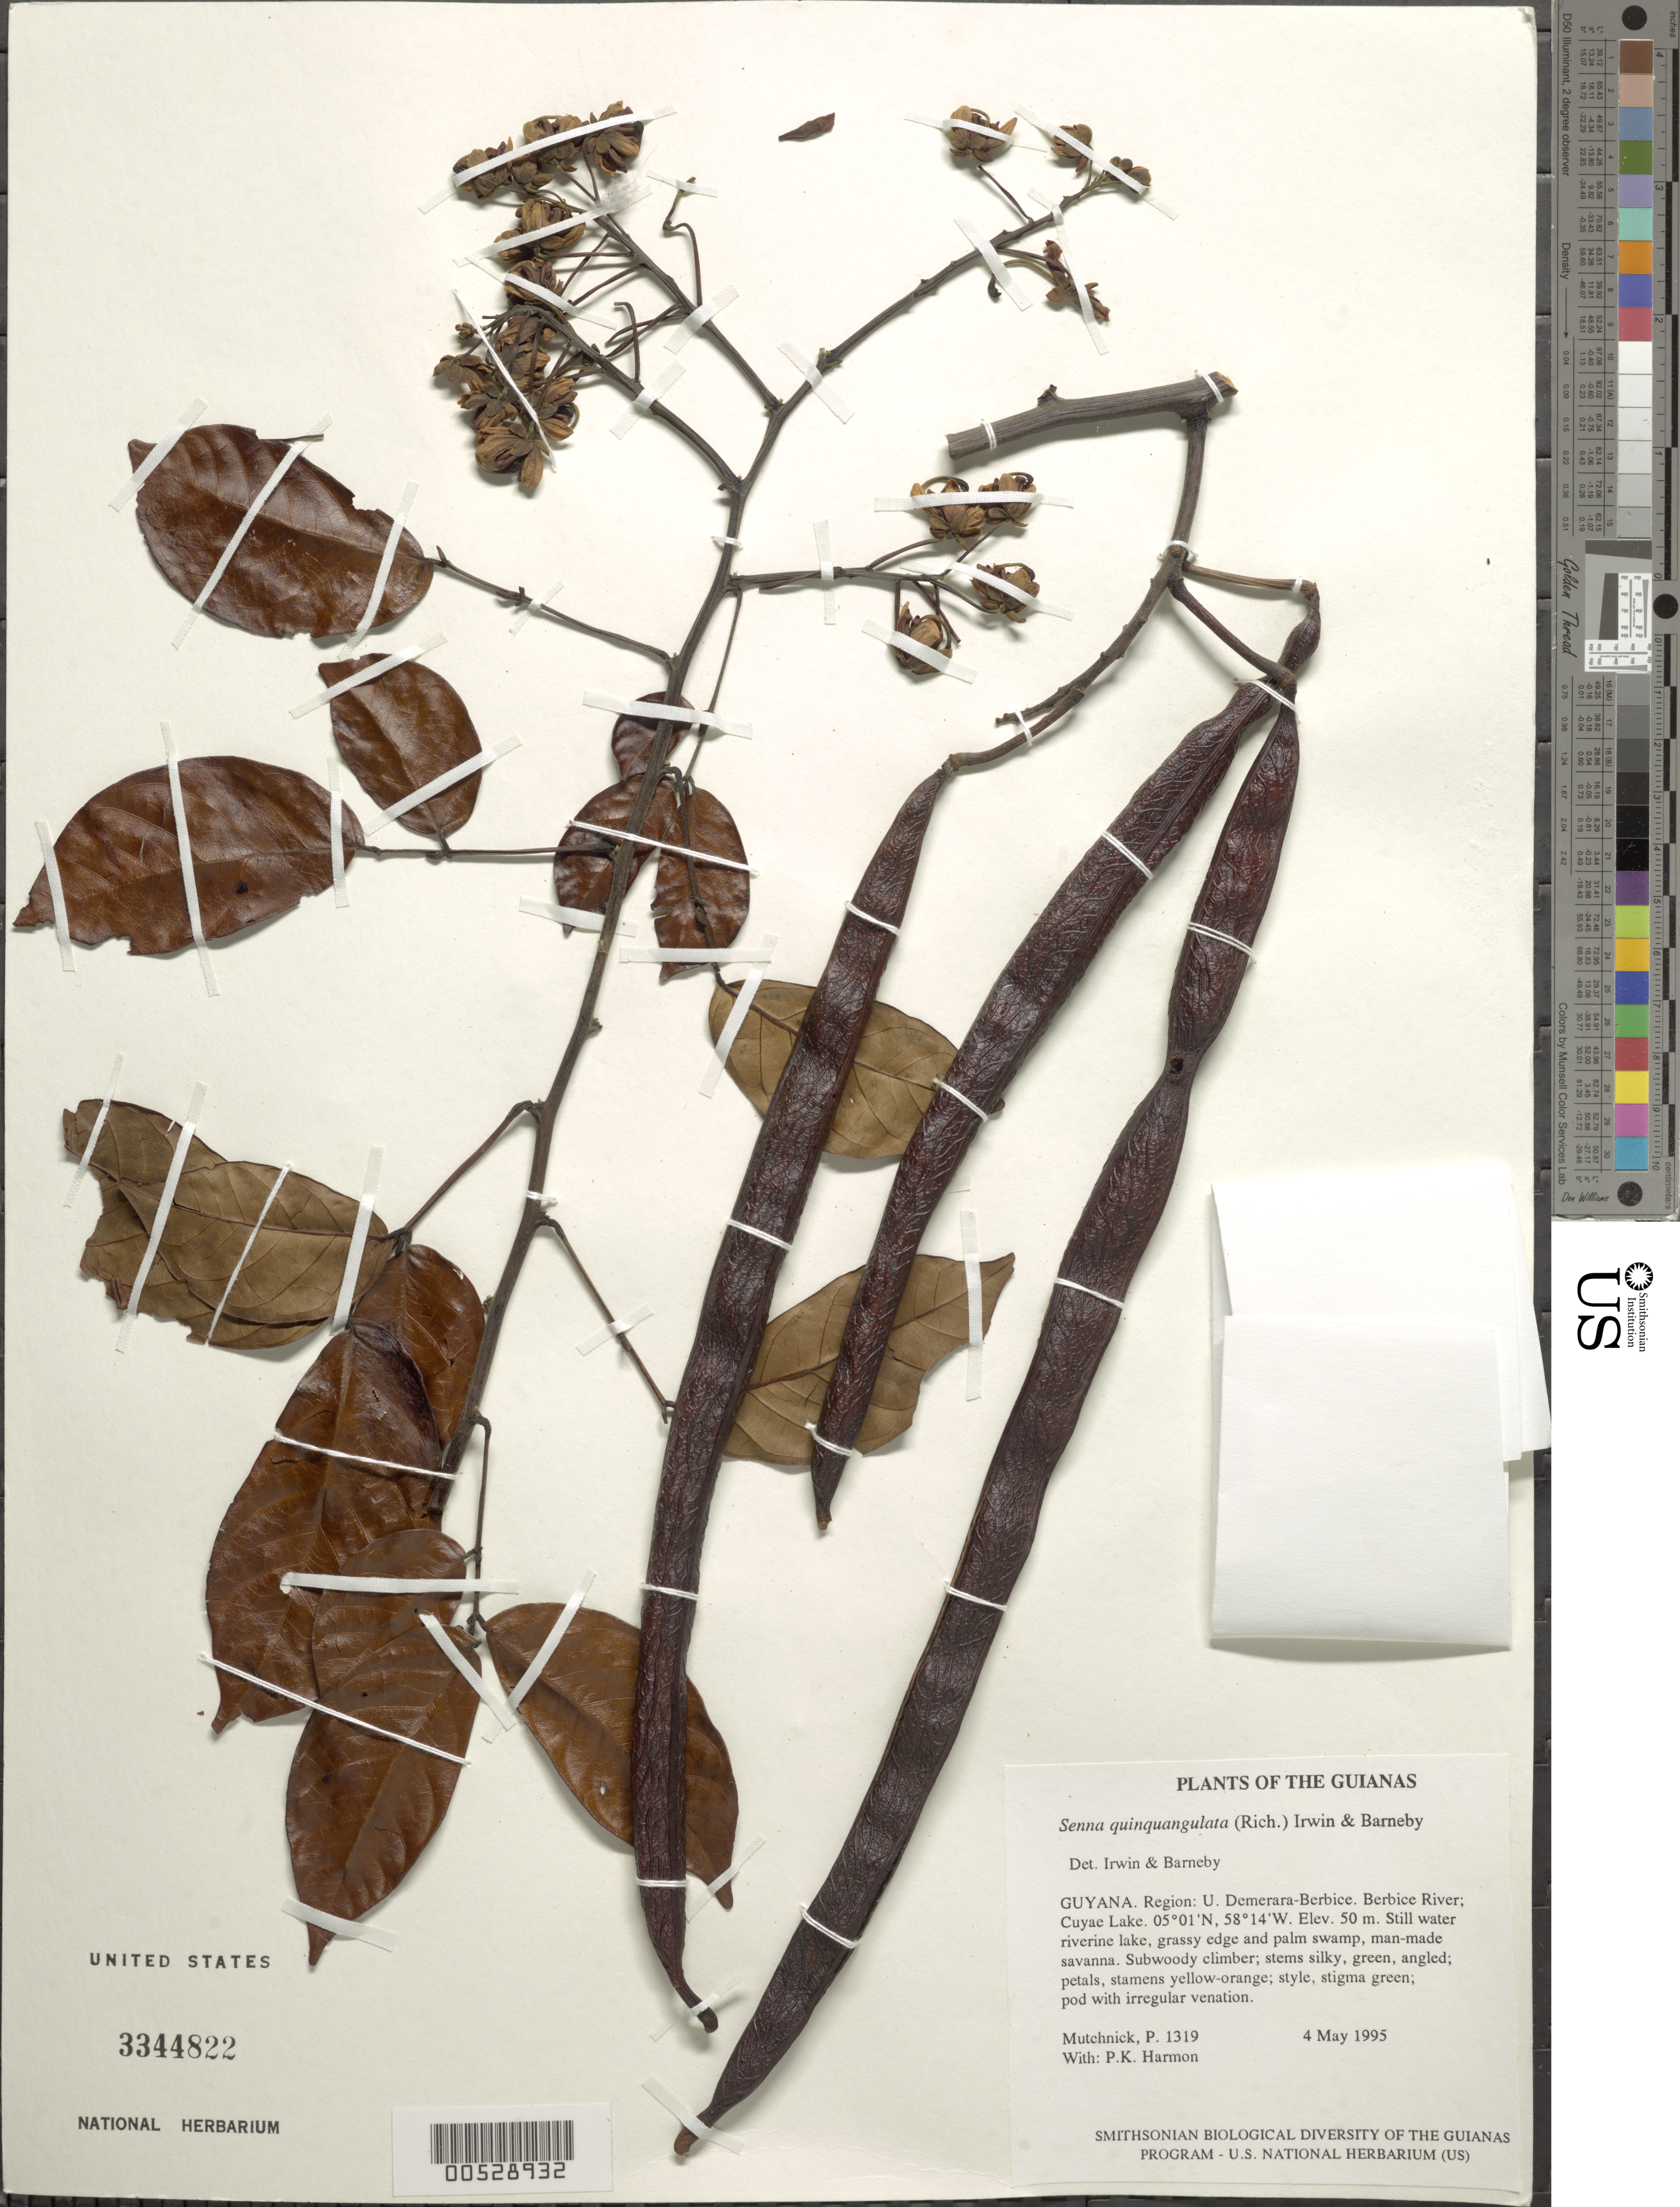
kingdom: Plantae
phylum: Tracheophyta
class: Magnoliopsida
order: Fabales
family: Fabaceae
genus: Senna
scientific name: Senna quinquangulata var. quinquangulata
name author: H.S. Irwin & Barneby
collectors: P. Mutchnick & P. Harmon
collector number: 1319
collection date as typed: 4 May 1995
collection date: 1995-05-04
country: Guyana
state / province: U. Demerara-Berbice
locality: Berbice River; Cuyae Lake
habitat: Still water riverine lake, grassy edge and palm swamp, man-made savanna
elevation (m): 50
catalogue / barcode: US 3344822